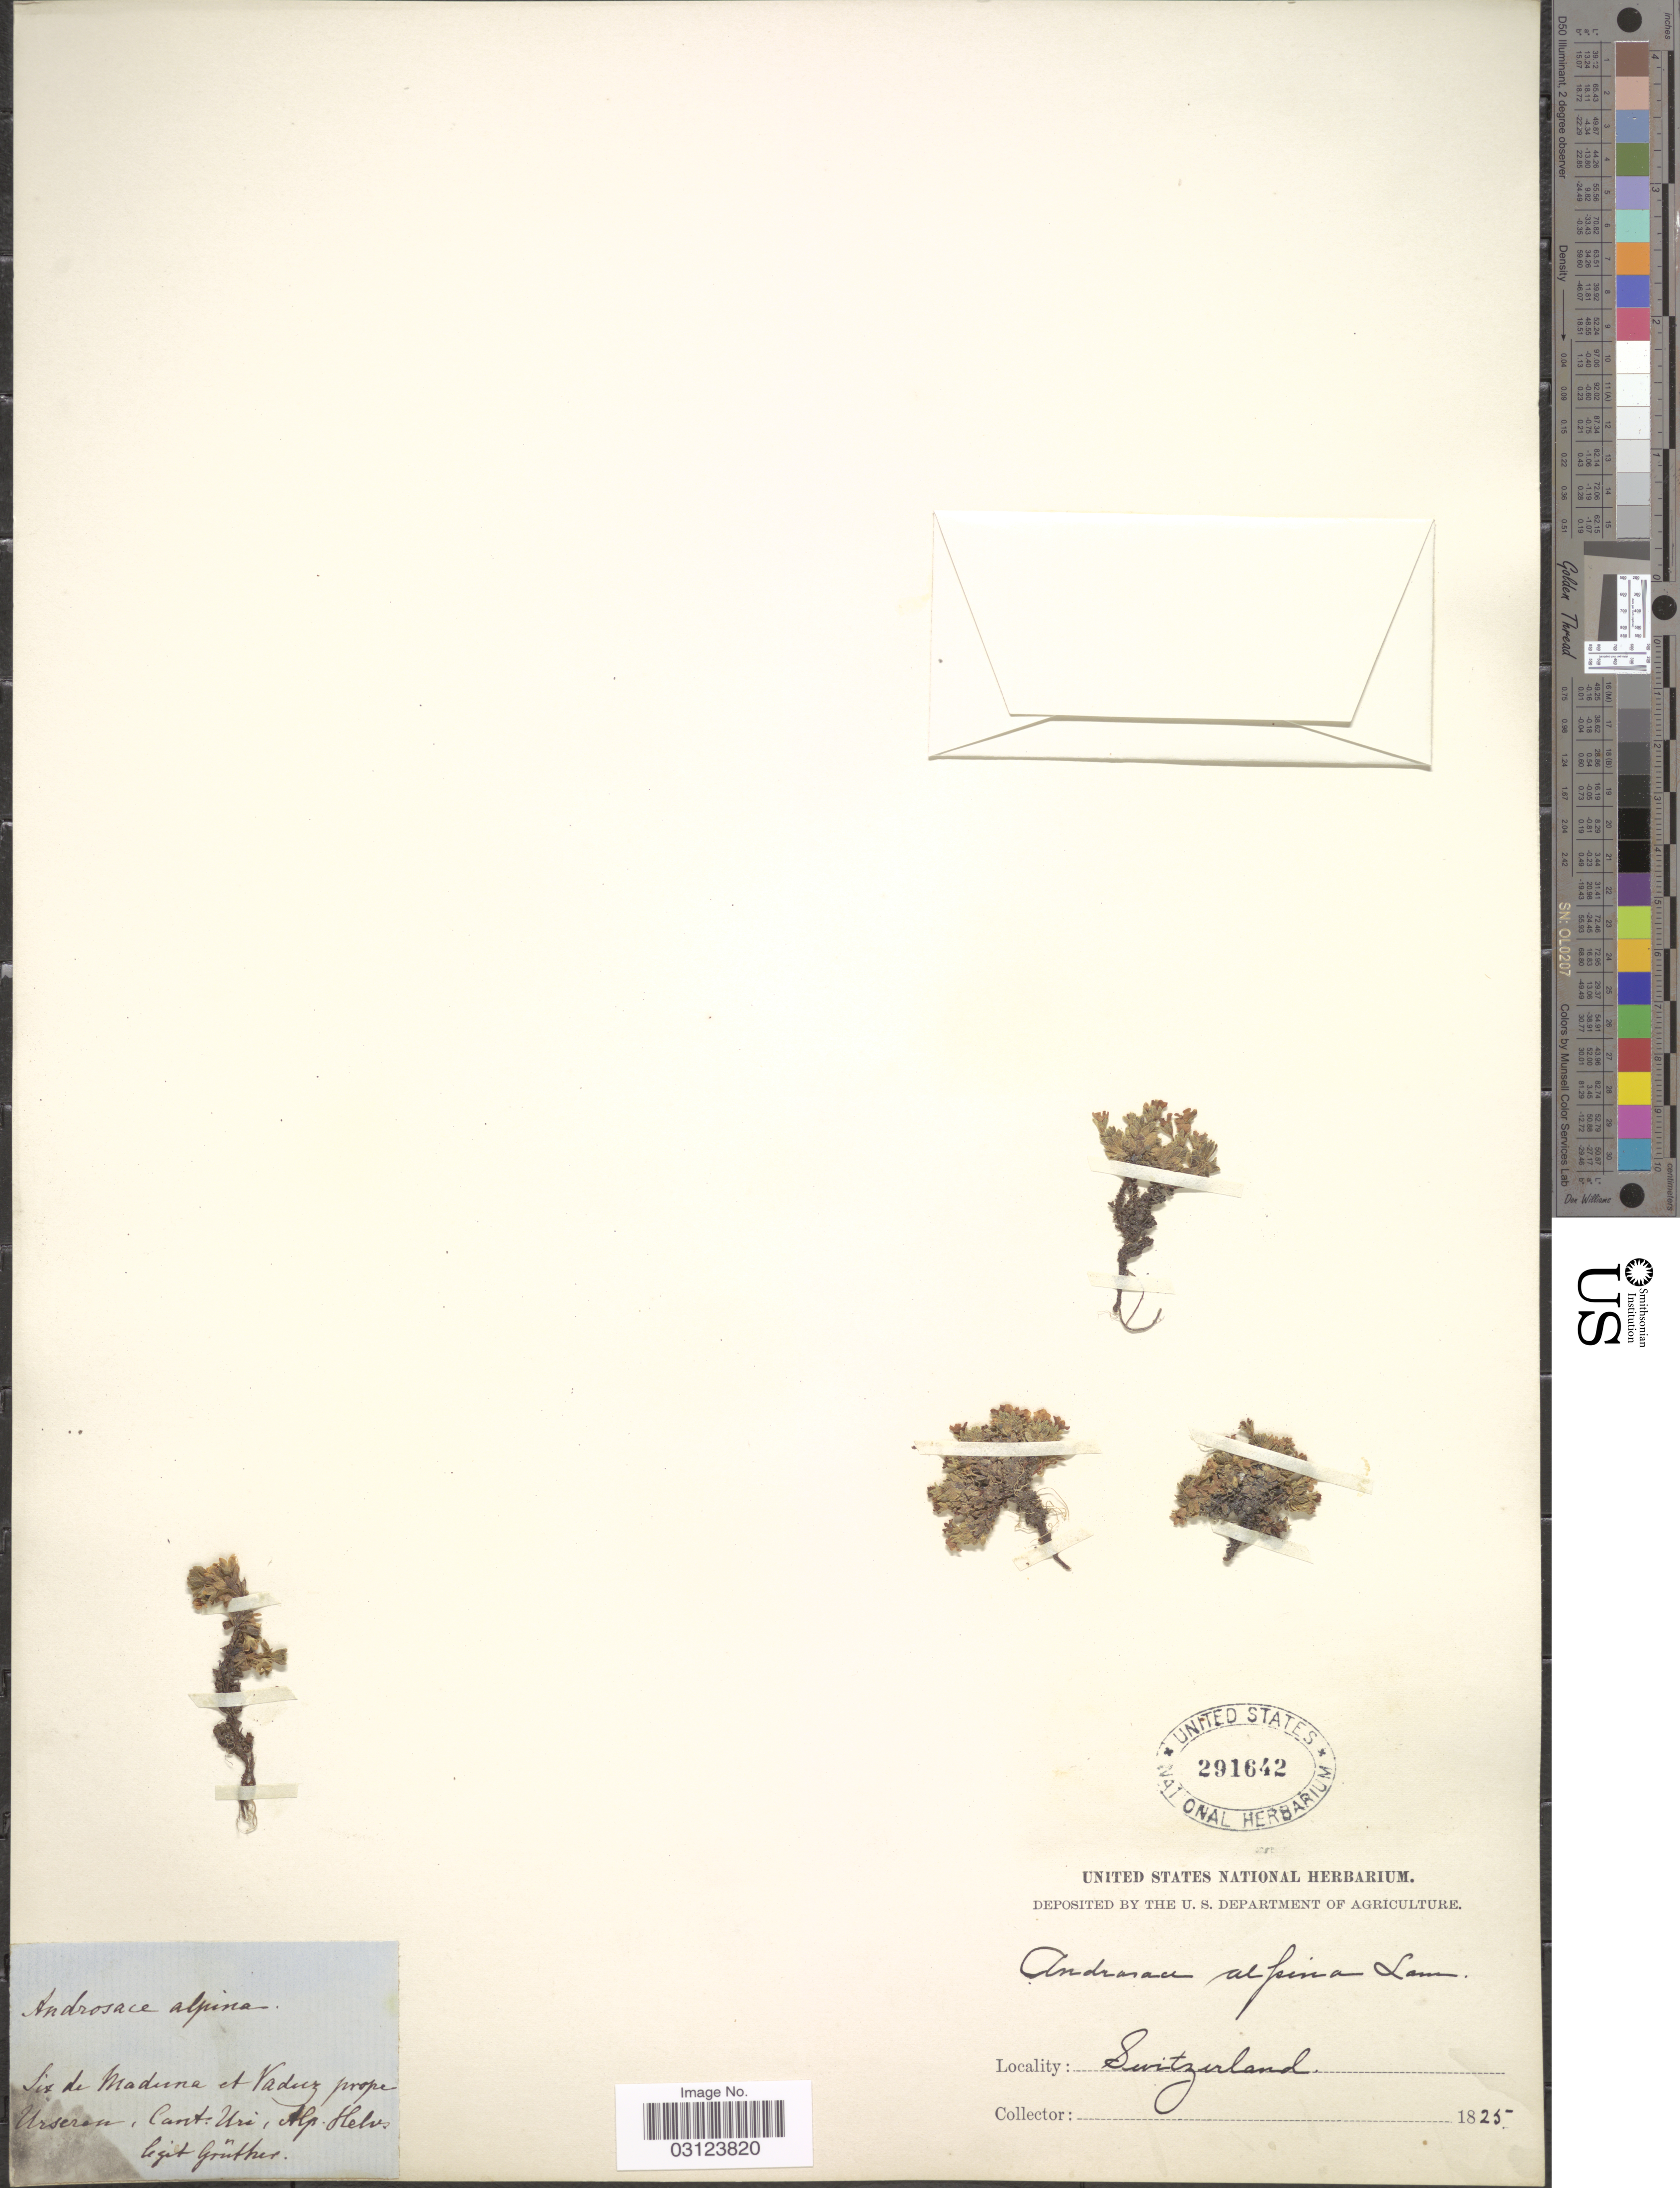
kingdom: Plantae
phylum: Tracheophyta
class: Magnoliopsida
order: Ericales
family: Primulaceae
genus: Androsace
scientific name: Androsace alpina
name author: Lam.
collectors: Grüther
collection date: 1825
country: Switzerland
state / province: Uri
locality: Sis de Maduna et Vaduz prope Urseren, Cant. Uri, Alp. Helv.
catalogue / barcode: US 291642